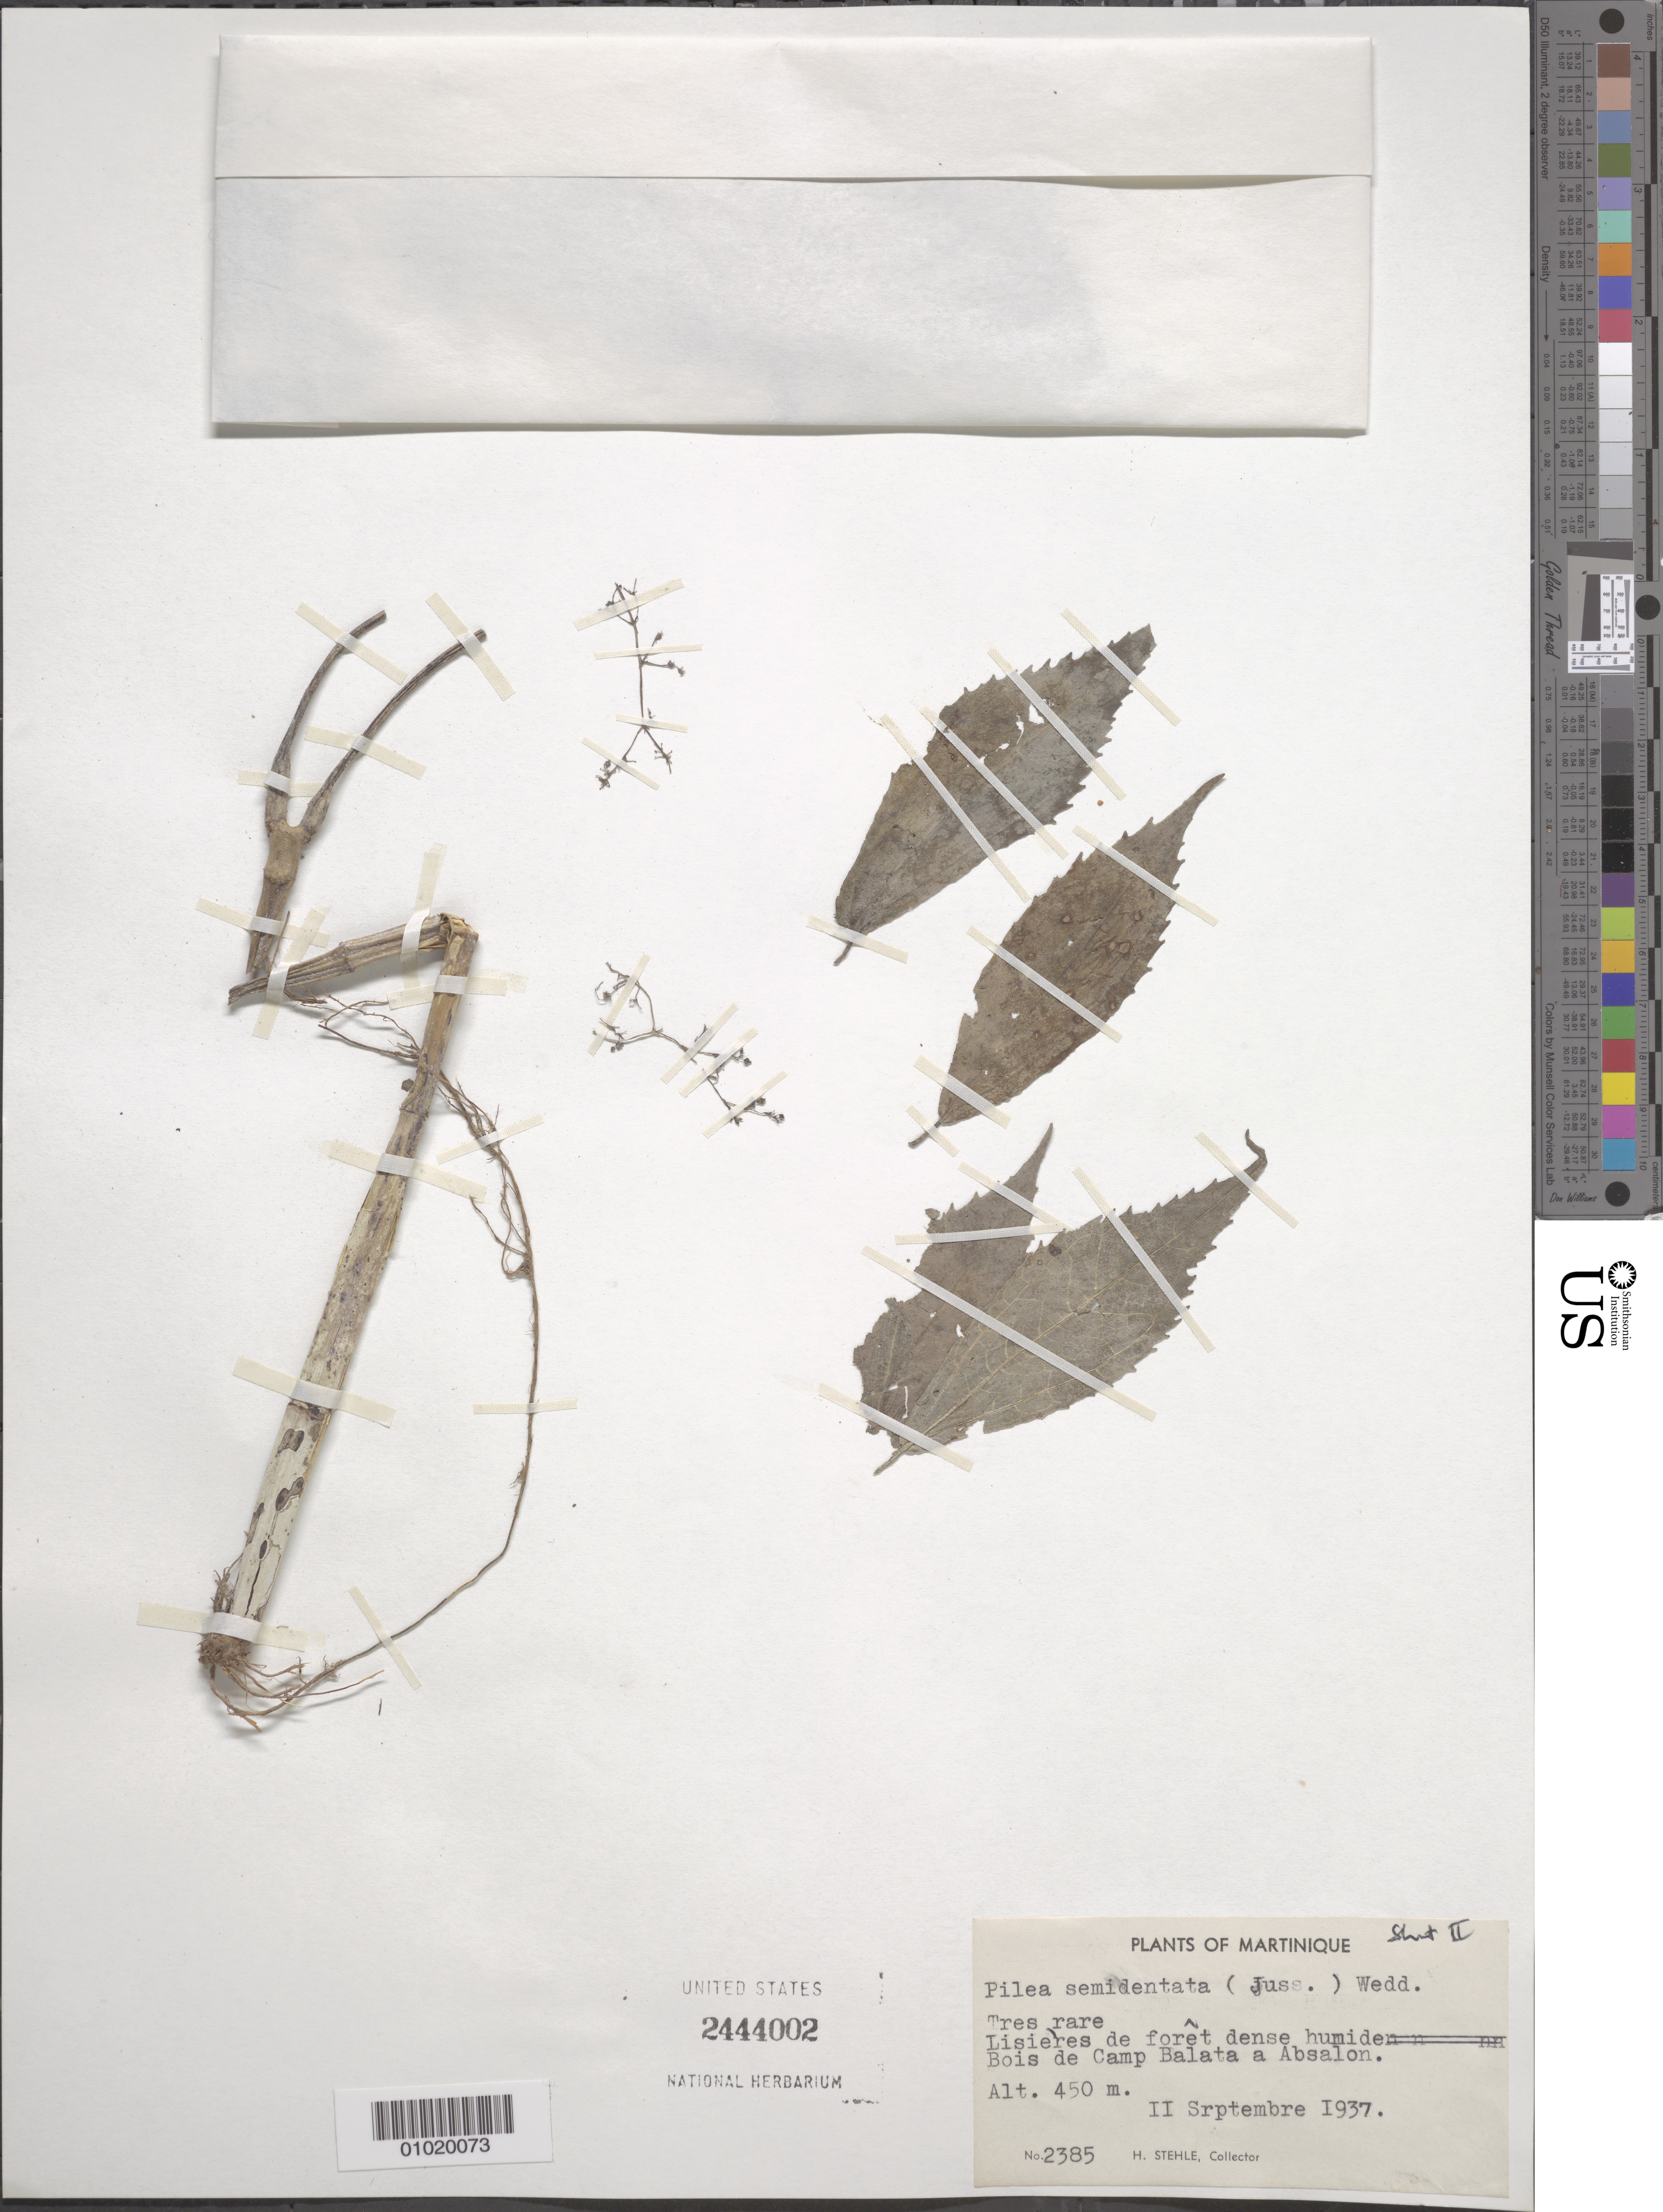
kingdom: Plantae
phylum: Tracheophyta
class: Magnoliopsida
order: Rosales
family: Urticaceae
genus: Pilea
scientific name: Pilea semidentata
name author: (Juss. ex Poir.) Wedd.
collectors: H. Stehlé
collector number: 2385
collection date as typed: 11 Sep 1937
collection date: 1937-09-11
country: Martinique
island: Martinique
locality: Borders of dense humid forest. Forest from Camp Balata to Abasalon.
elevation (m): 450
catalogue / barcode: US 2444002